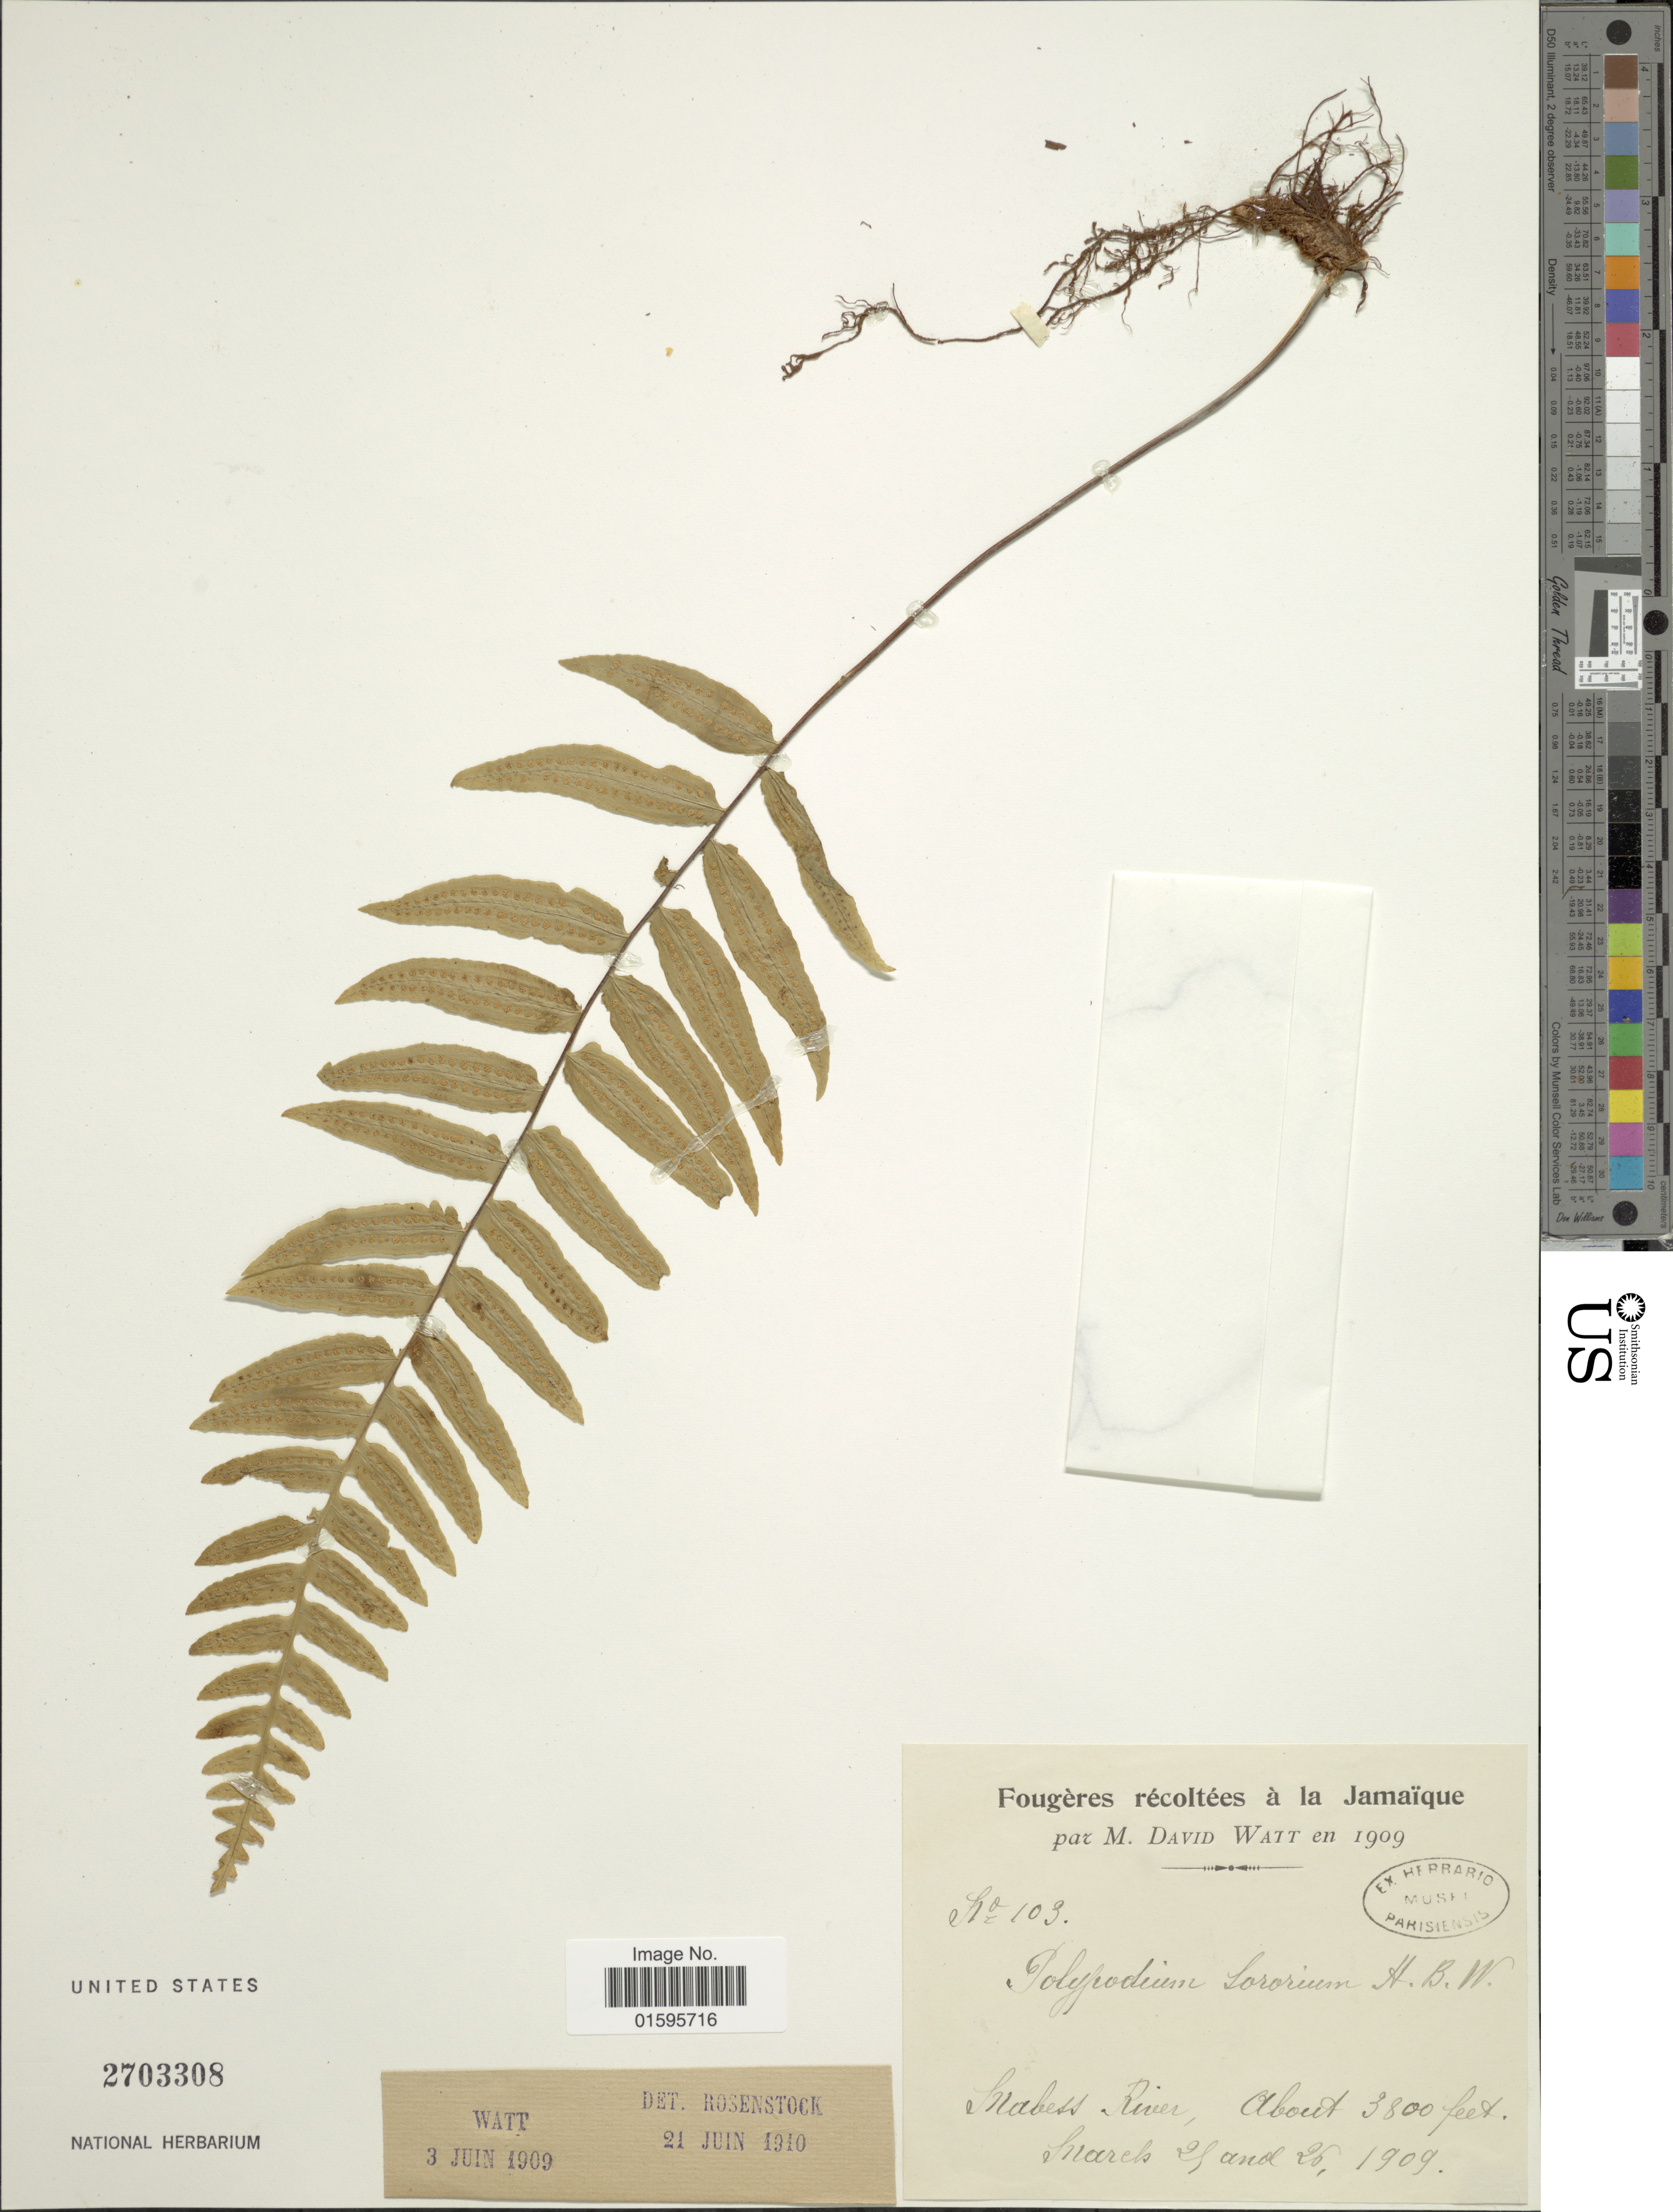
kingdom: Plantae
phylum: Tracheophyta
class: Polypodiopsida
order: Polypodiales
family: Polypodiaceae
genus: Polypodium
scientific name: Polypodium dulce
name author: Poir.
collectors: M. Watt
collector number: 103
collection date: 1909-03-25/1909-03-26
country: Jamaica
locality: Jamaique, Mabess River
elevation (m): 1158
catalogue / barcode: US 2703308